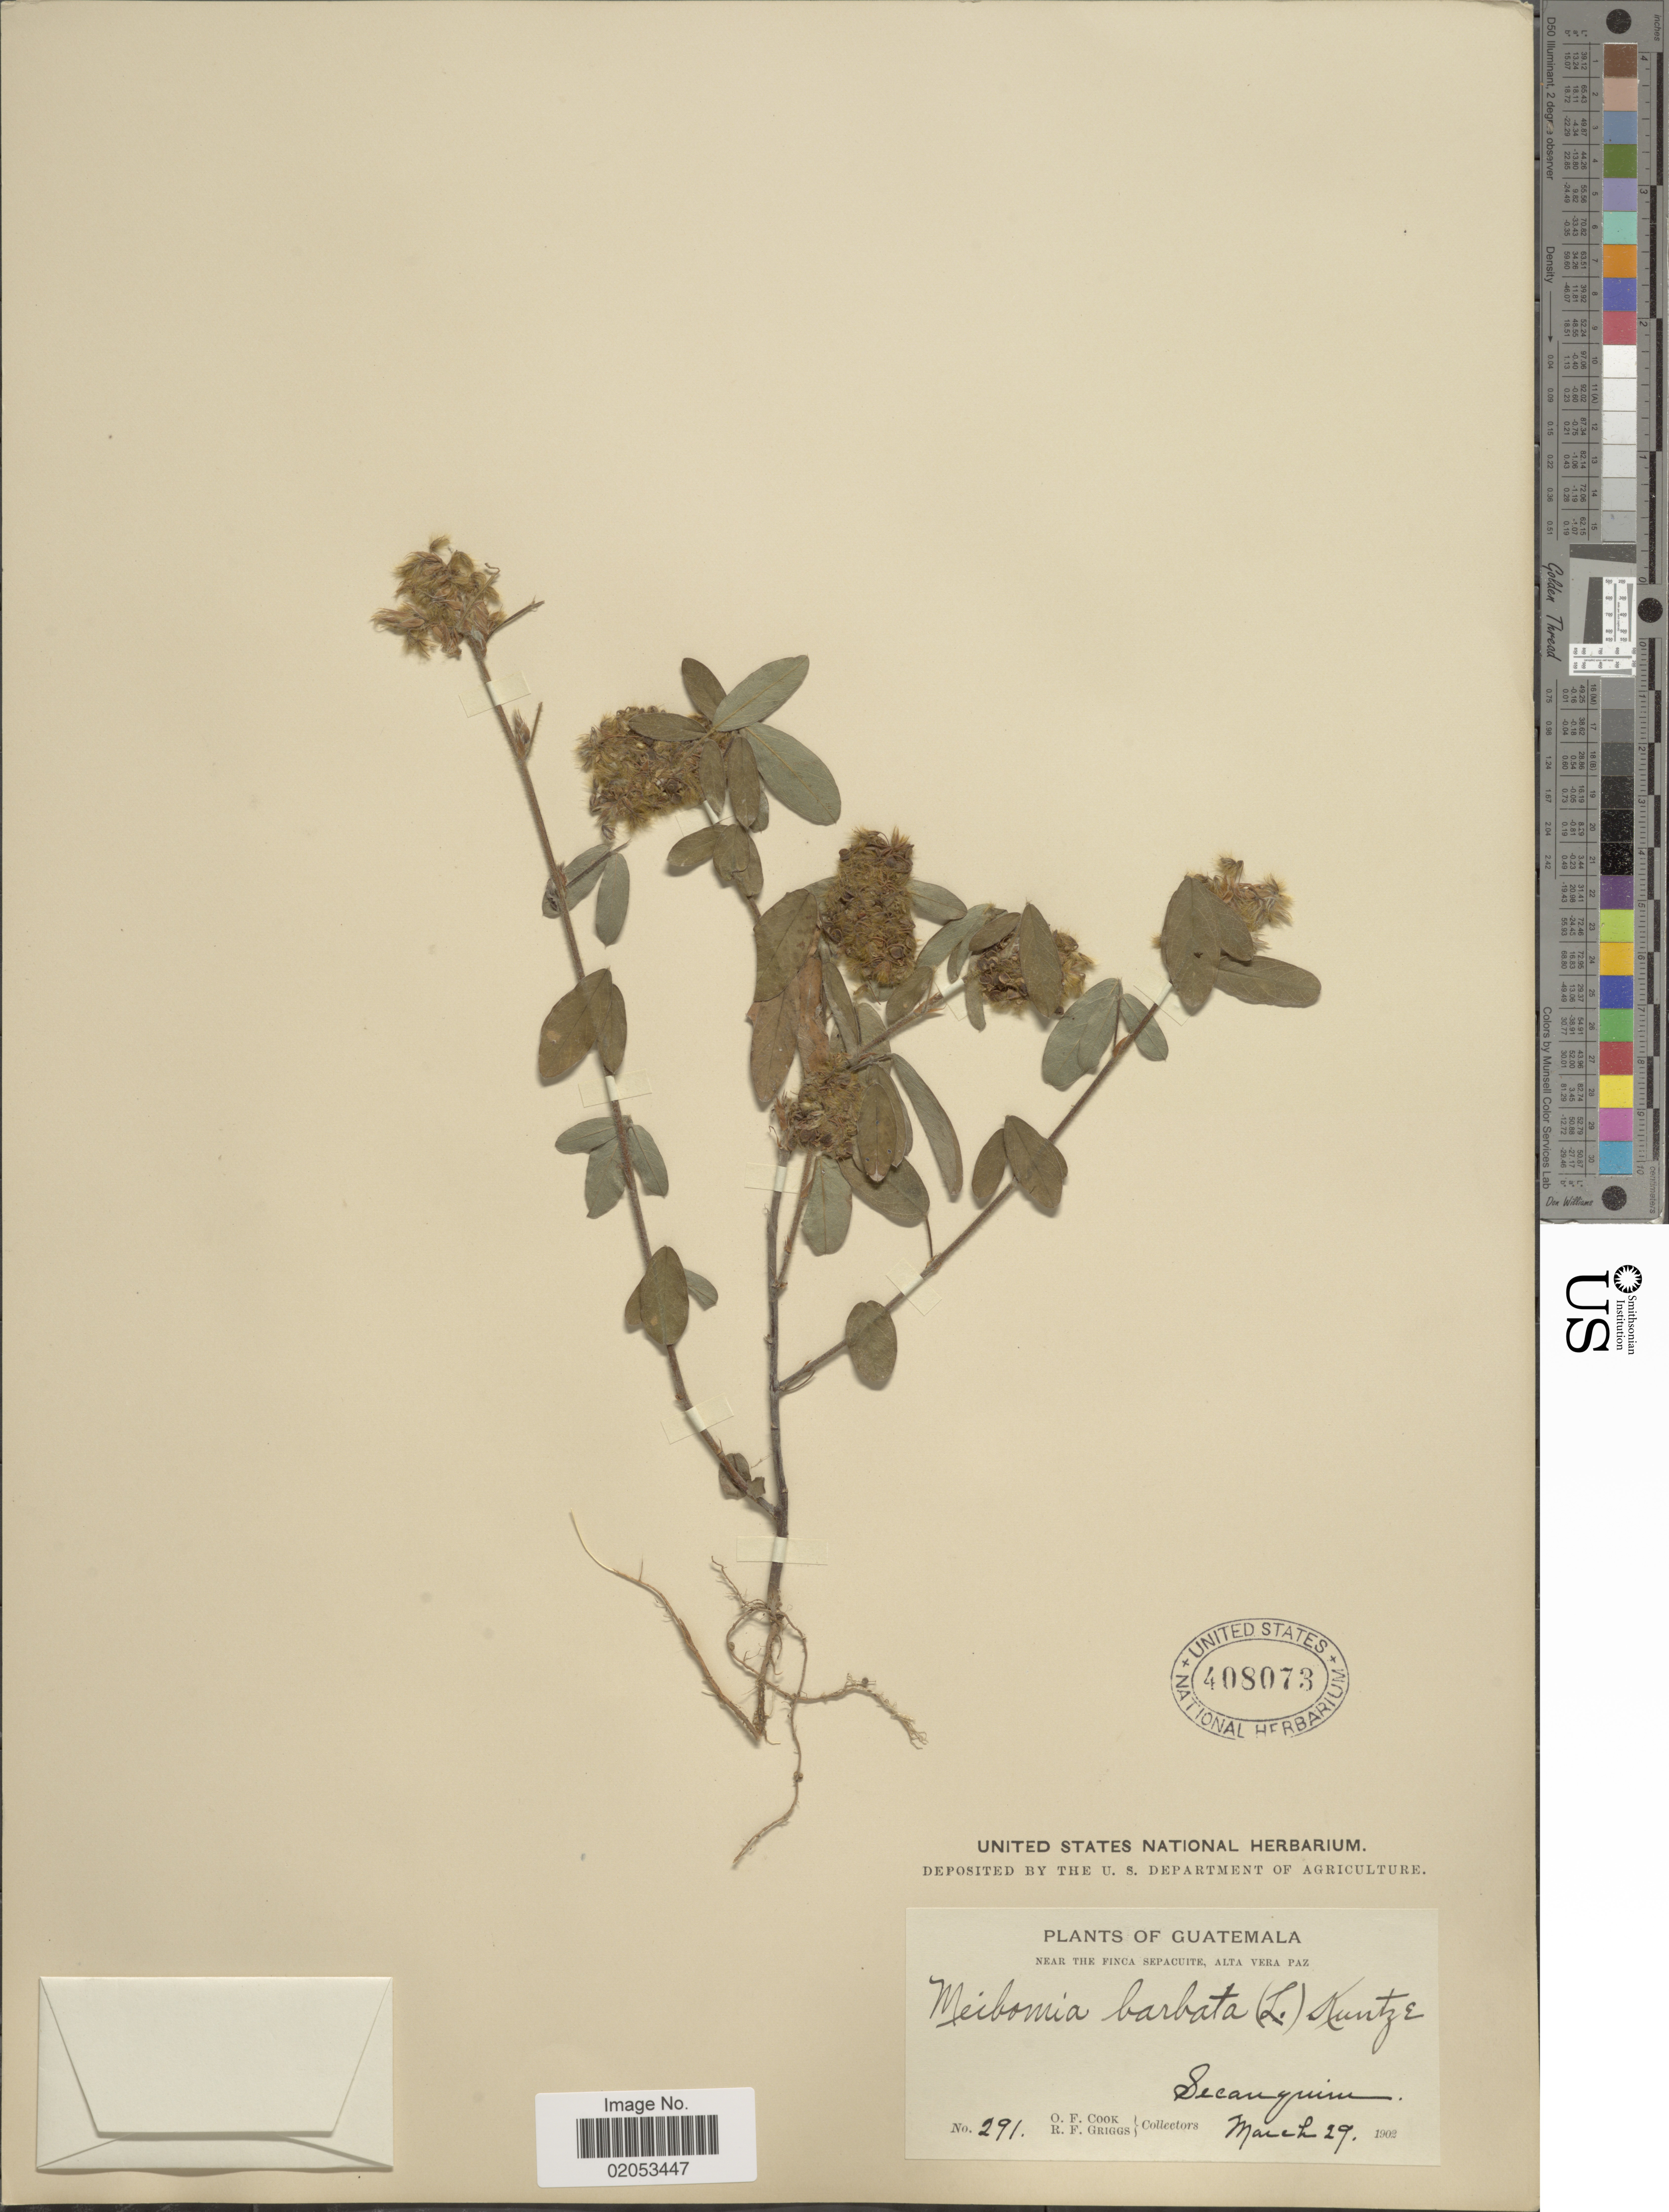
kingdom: Plantae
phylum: Tracheophyta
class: Magnoliopsida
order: Fabales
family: Fabaceae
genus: Grona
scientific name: Grona barbata var. barbata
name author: (L.) H. Ohashi & K. Ohashi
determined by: Strong, Mark T., (BOT), Smithsonian Institution - National Museum of Natural History (UNITED STATES)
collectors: O. F. Cook & R. F. Griggs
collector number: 291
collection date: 1902-03-29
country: Guatemala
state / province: Alta Verapaz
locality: Near The Finca Sepacuite, Secanquim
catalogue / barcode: US 408073